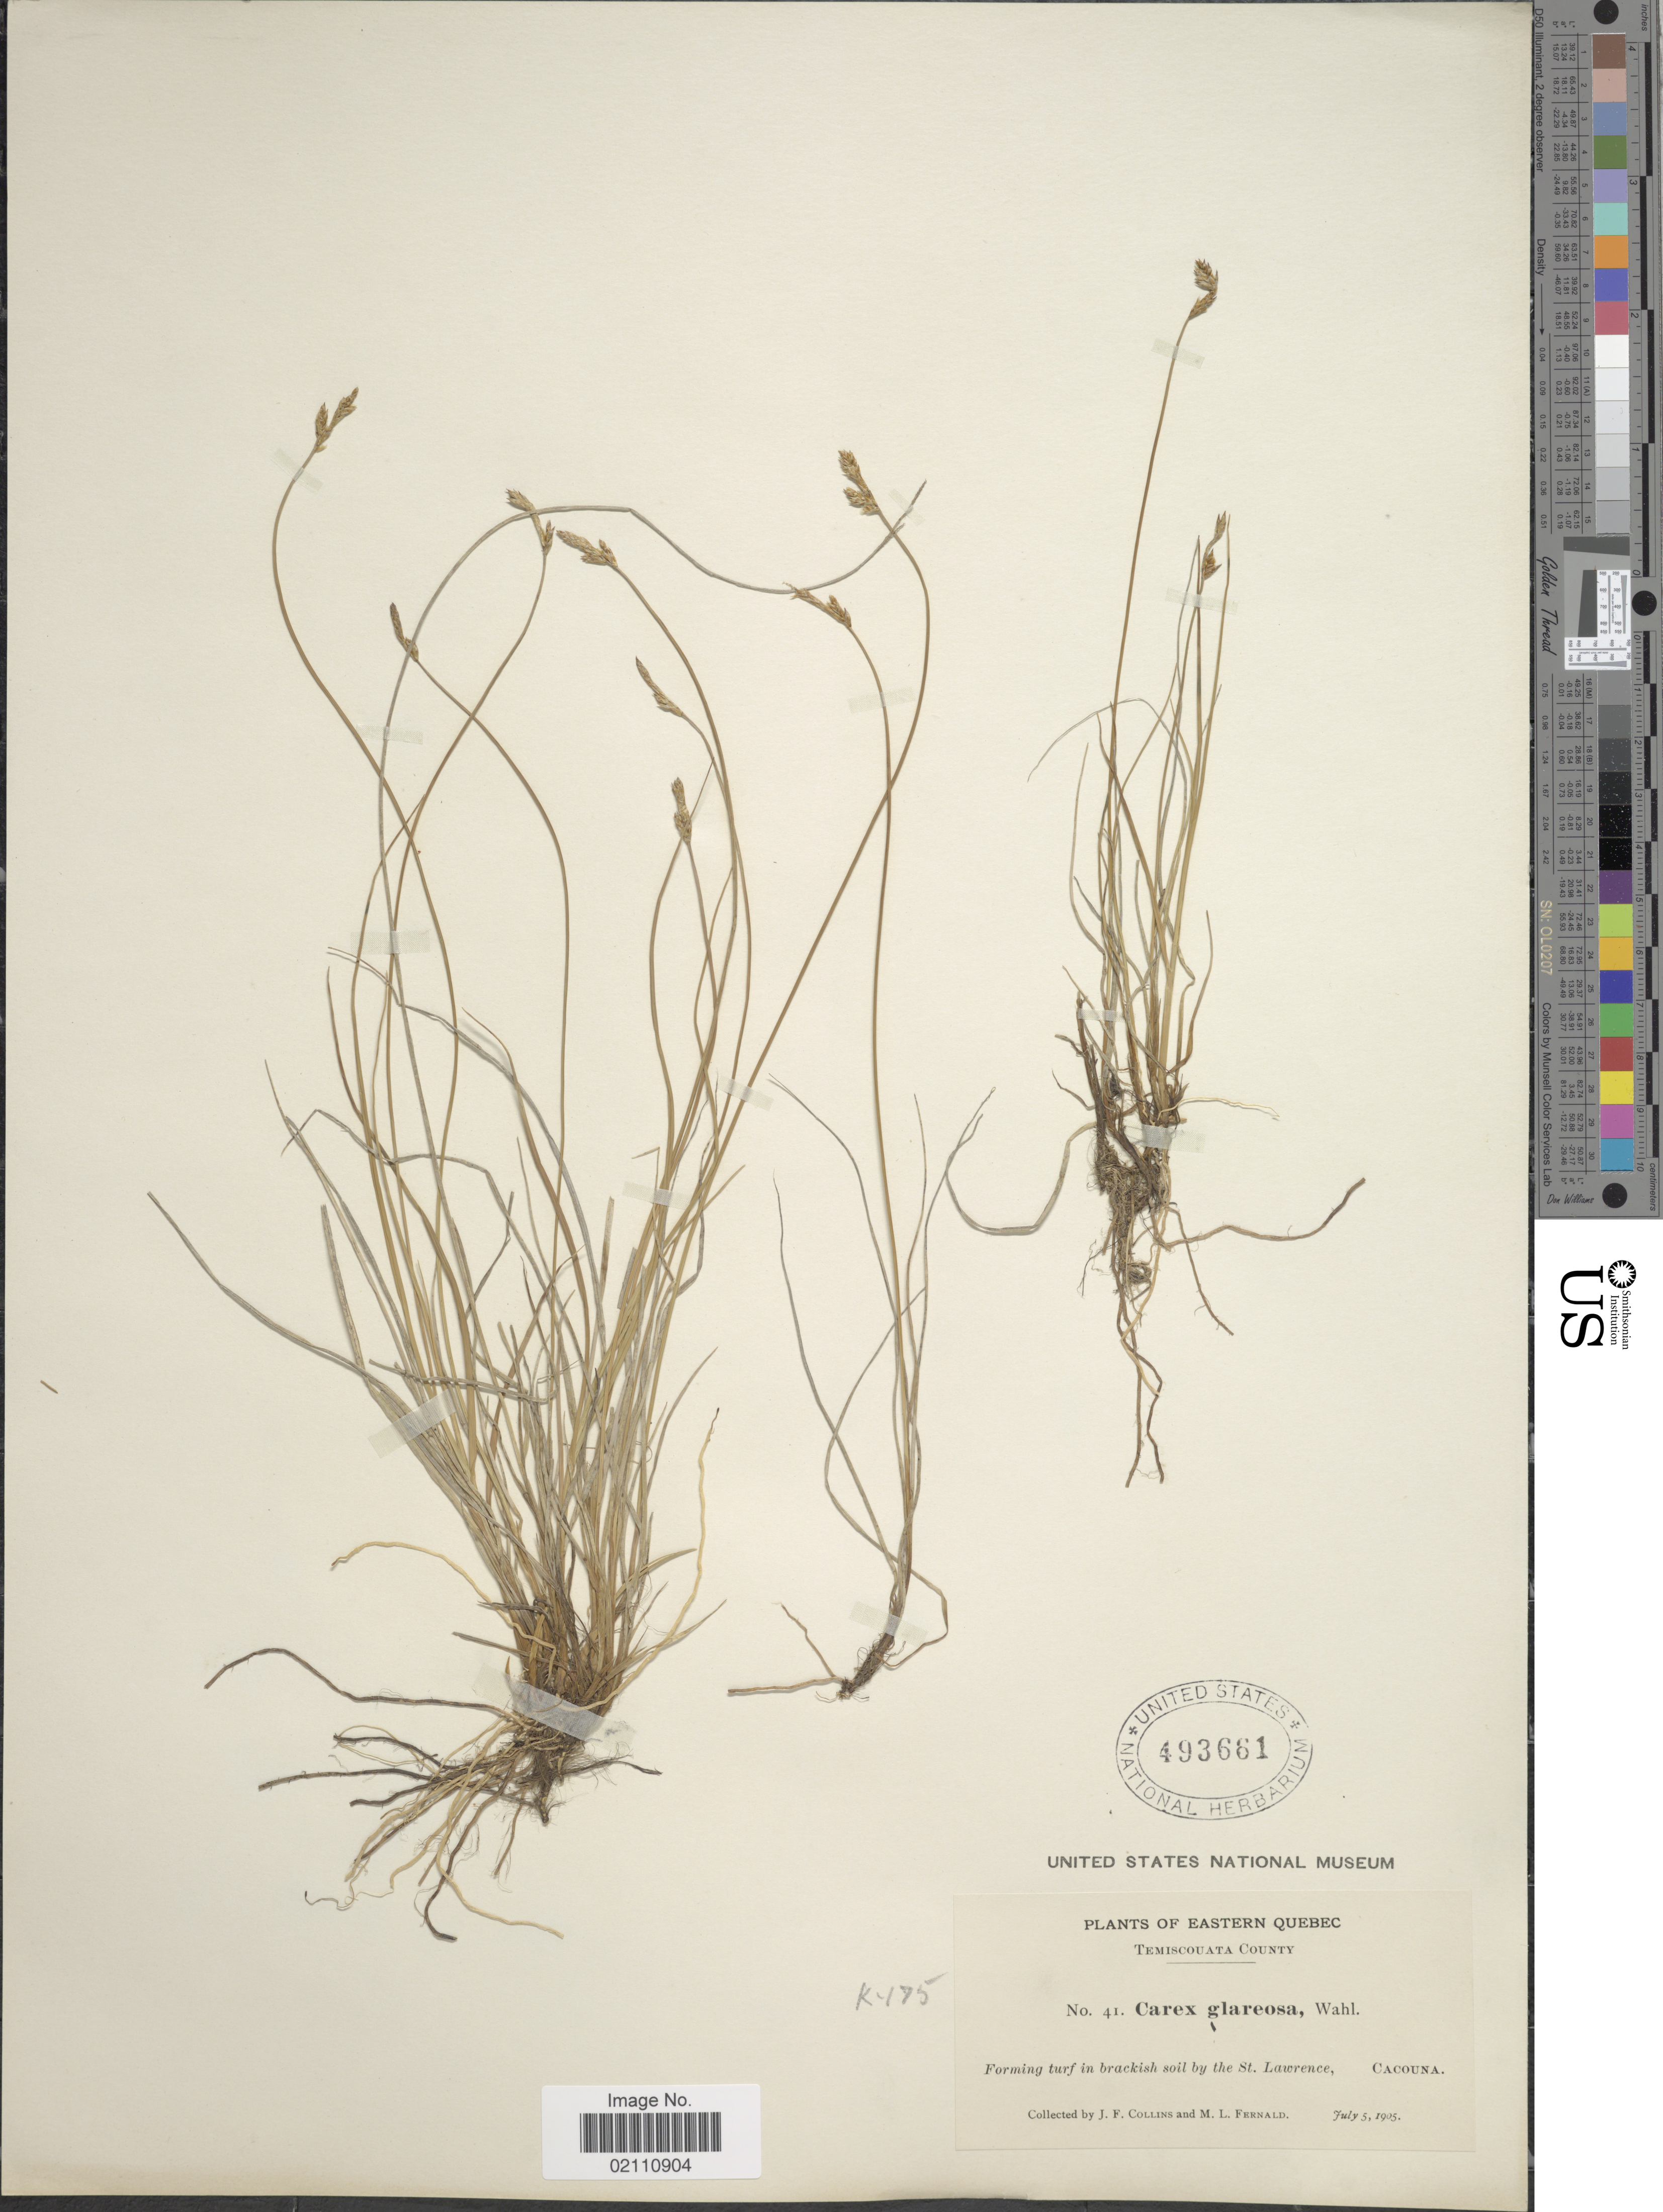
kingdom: Plantae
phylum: Tracheophyta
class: Liliopsida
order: Poales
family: Cyperaceae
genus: Carex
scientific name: Carex glareosa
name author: Schkuhr ex Wahlenb.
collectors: J. Collins & M. L. Fernald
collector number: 41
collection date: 1905-07-05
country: Canada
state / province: Quebec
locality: Eastern Quebec, Temiscouata County, Forming turf in brakish soil by the St. Lawrence, Cacouna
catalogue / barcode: US 493661